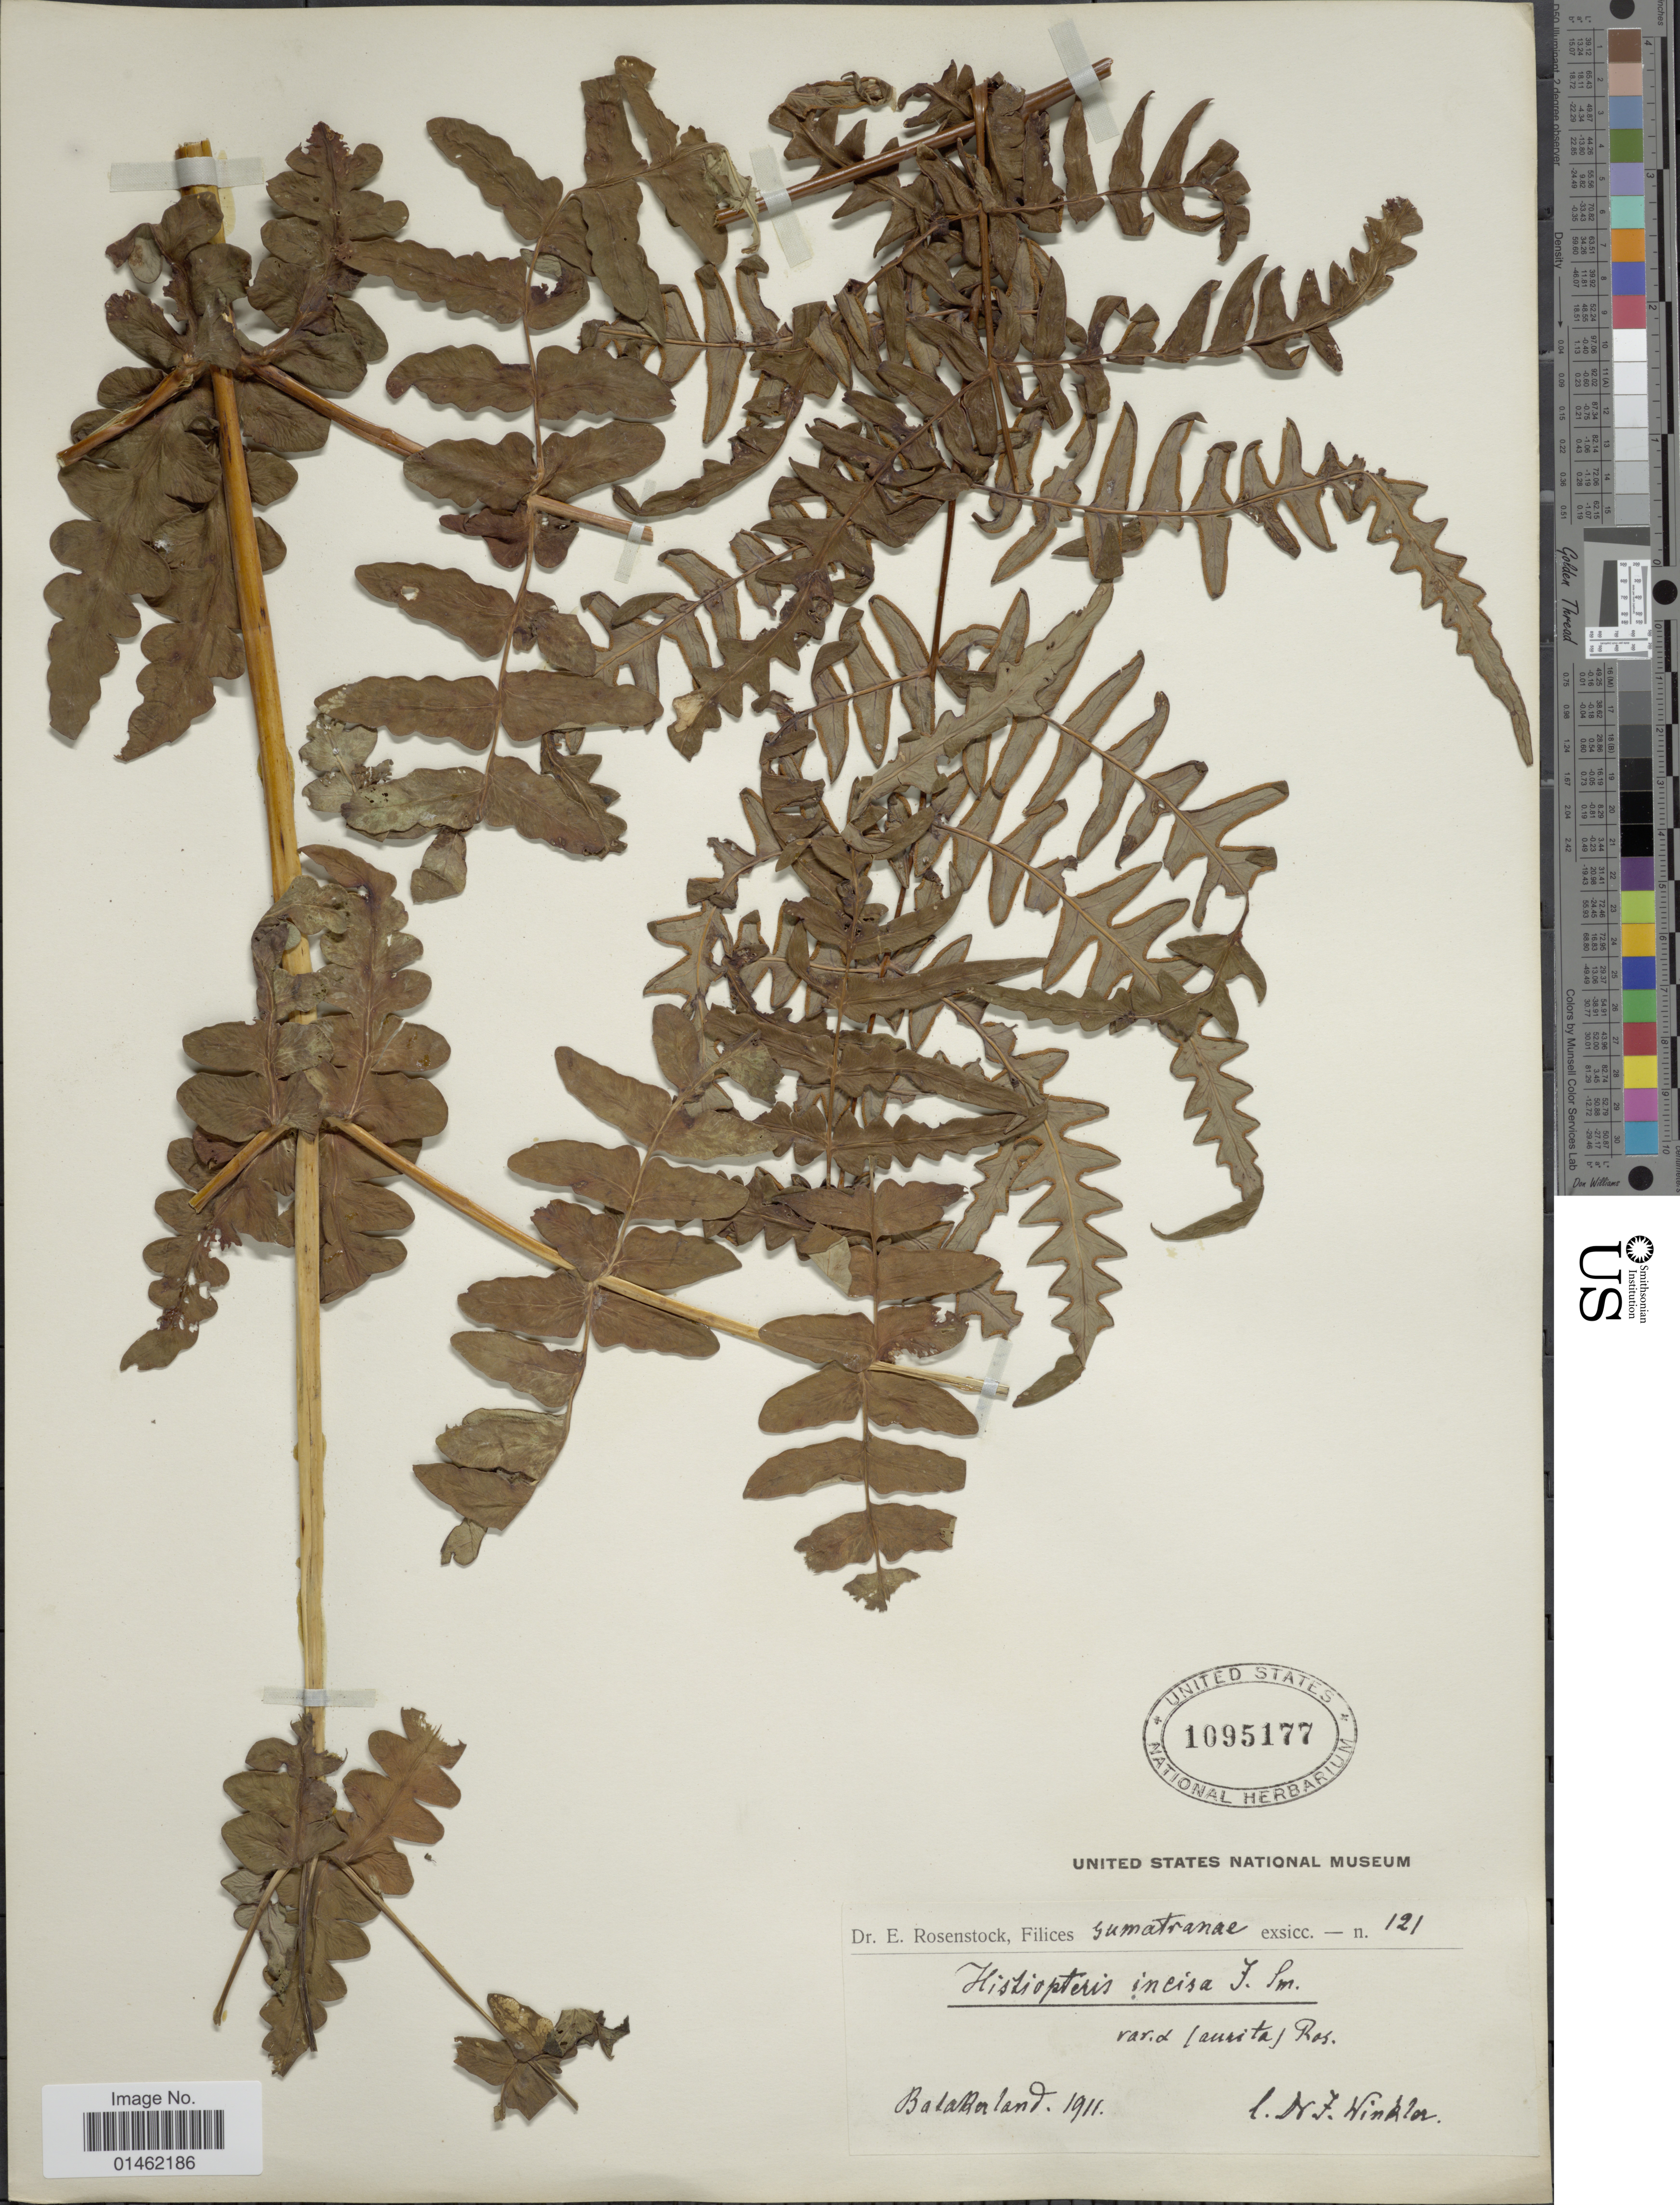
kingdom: Plantae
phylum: Tracheophyta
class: Polypodiopsida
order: Polypodiales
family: Dennstaedtiaceae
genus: Histiopteris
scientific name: Histiopteris incisa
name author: (Thunb.) J. Sm.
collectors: F. Winkler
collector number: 121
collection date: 1911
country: Indonesia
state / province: Sumatra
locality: Balakorland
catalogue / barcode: US 1095177